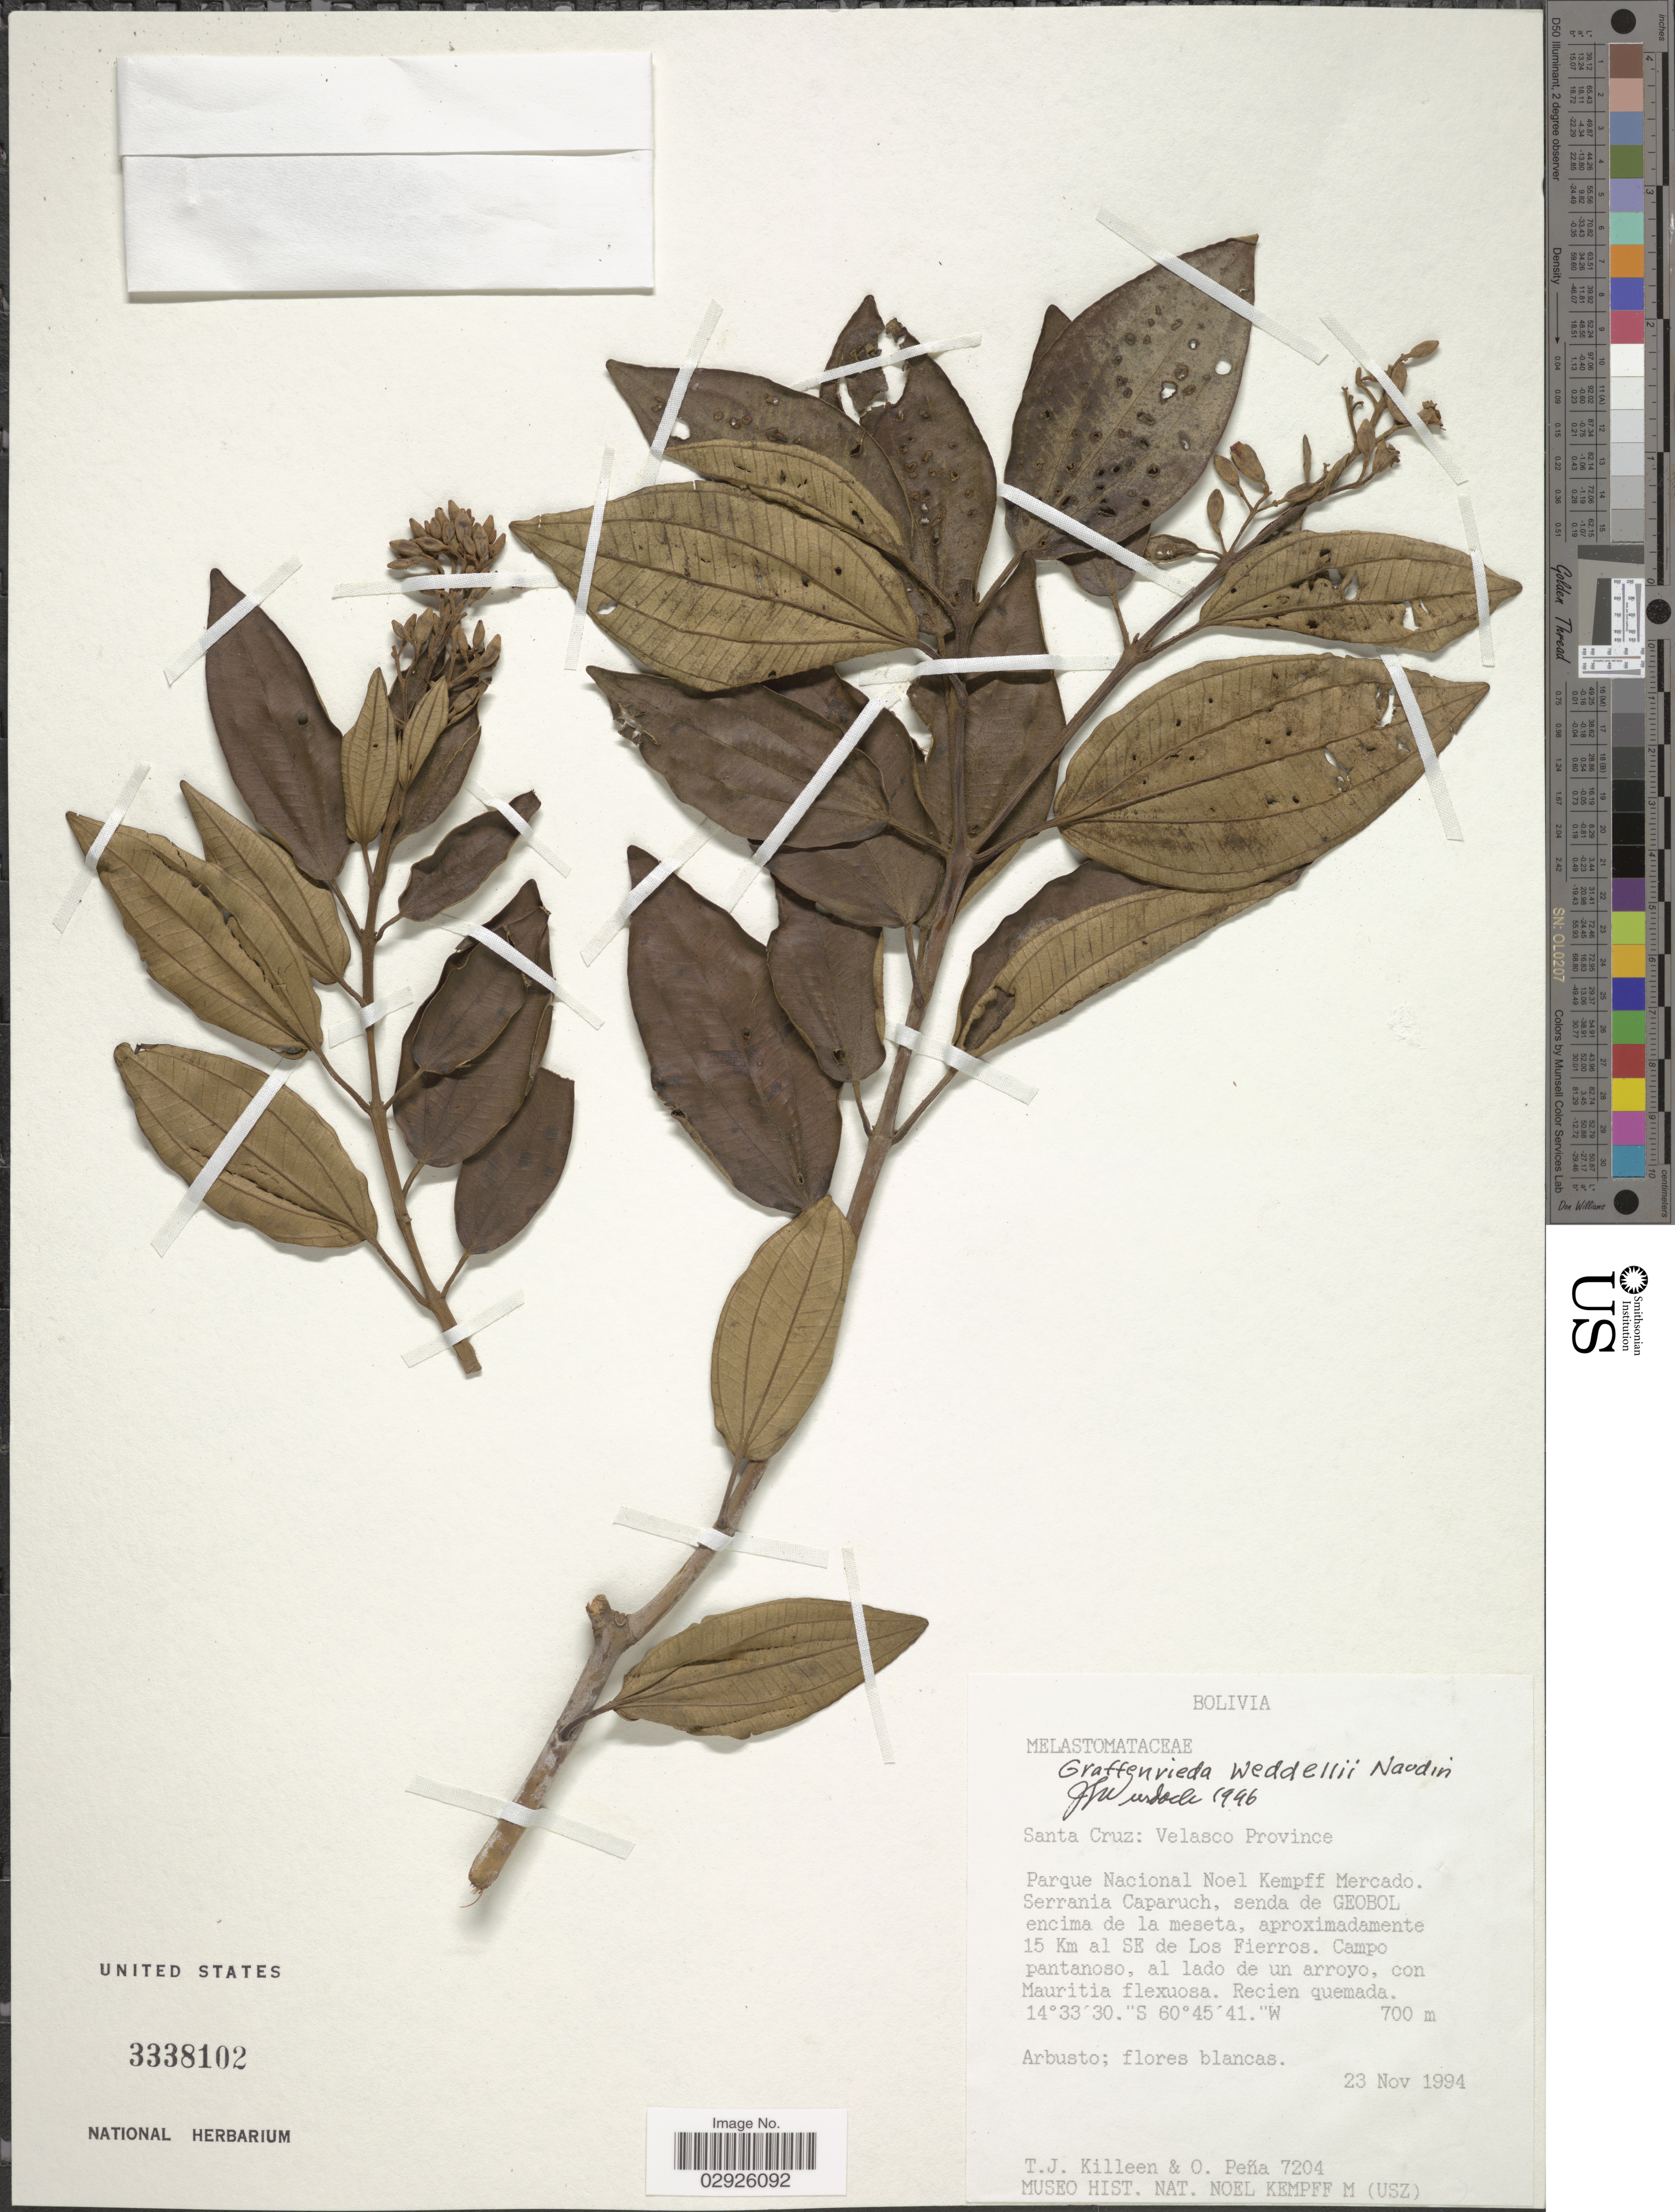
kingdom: Plantae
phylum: Tracheophyta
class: Magnoliopsida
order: Myrtales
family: Melastomataceae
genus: Graffenrieda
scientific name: Graffenrieda weddellii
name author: Naudin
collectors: T. J. Killeen & O. Peña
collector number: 7204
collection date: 1994-11-23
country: Bolivia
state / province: Santa Cruz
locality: Velasco Province. Parque Nacional Noel Kempff Mercado. Serrania Caparuch, senda de Geobol encima de la meseta, aproximadamente 15 Km al SE de Los Fierros.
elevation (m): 700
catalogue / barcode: US 3338102